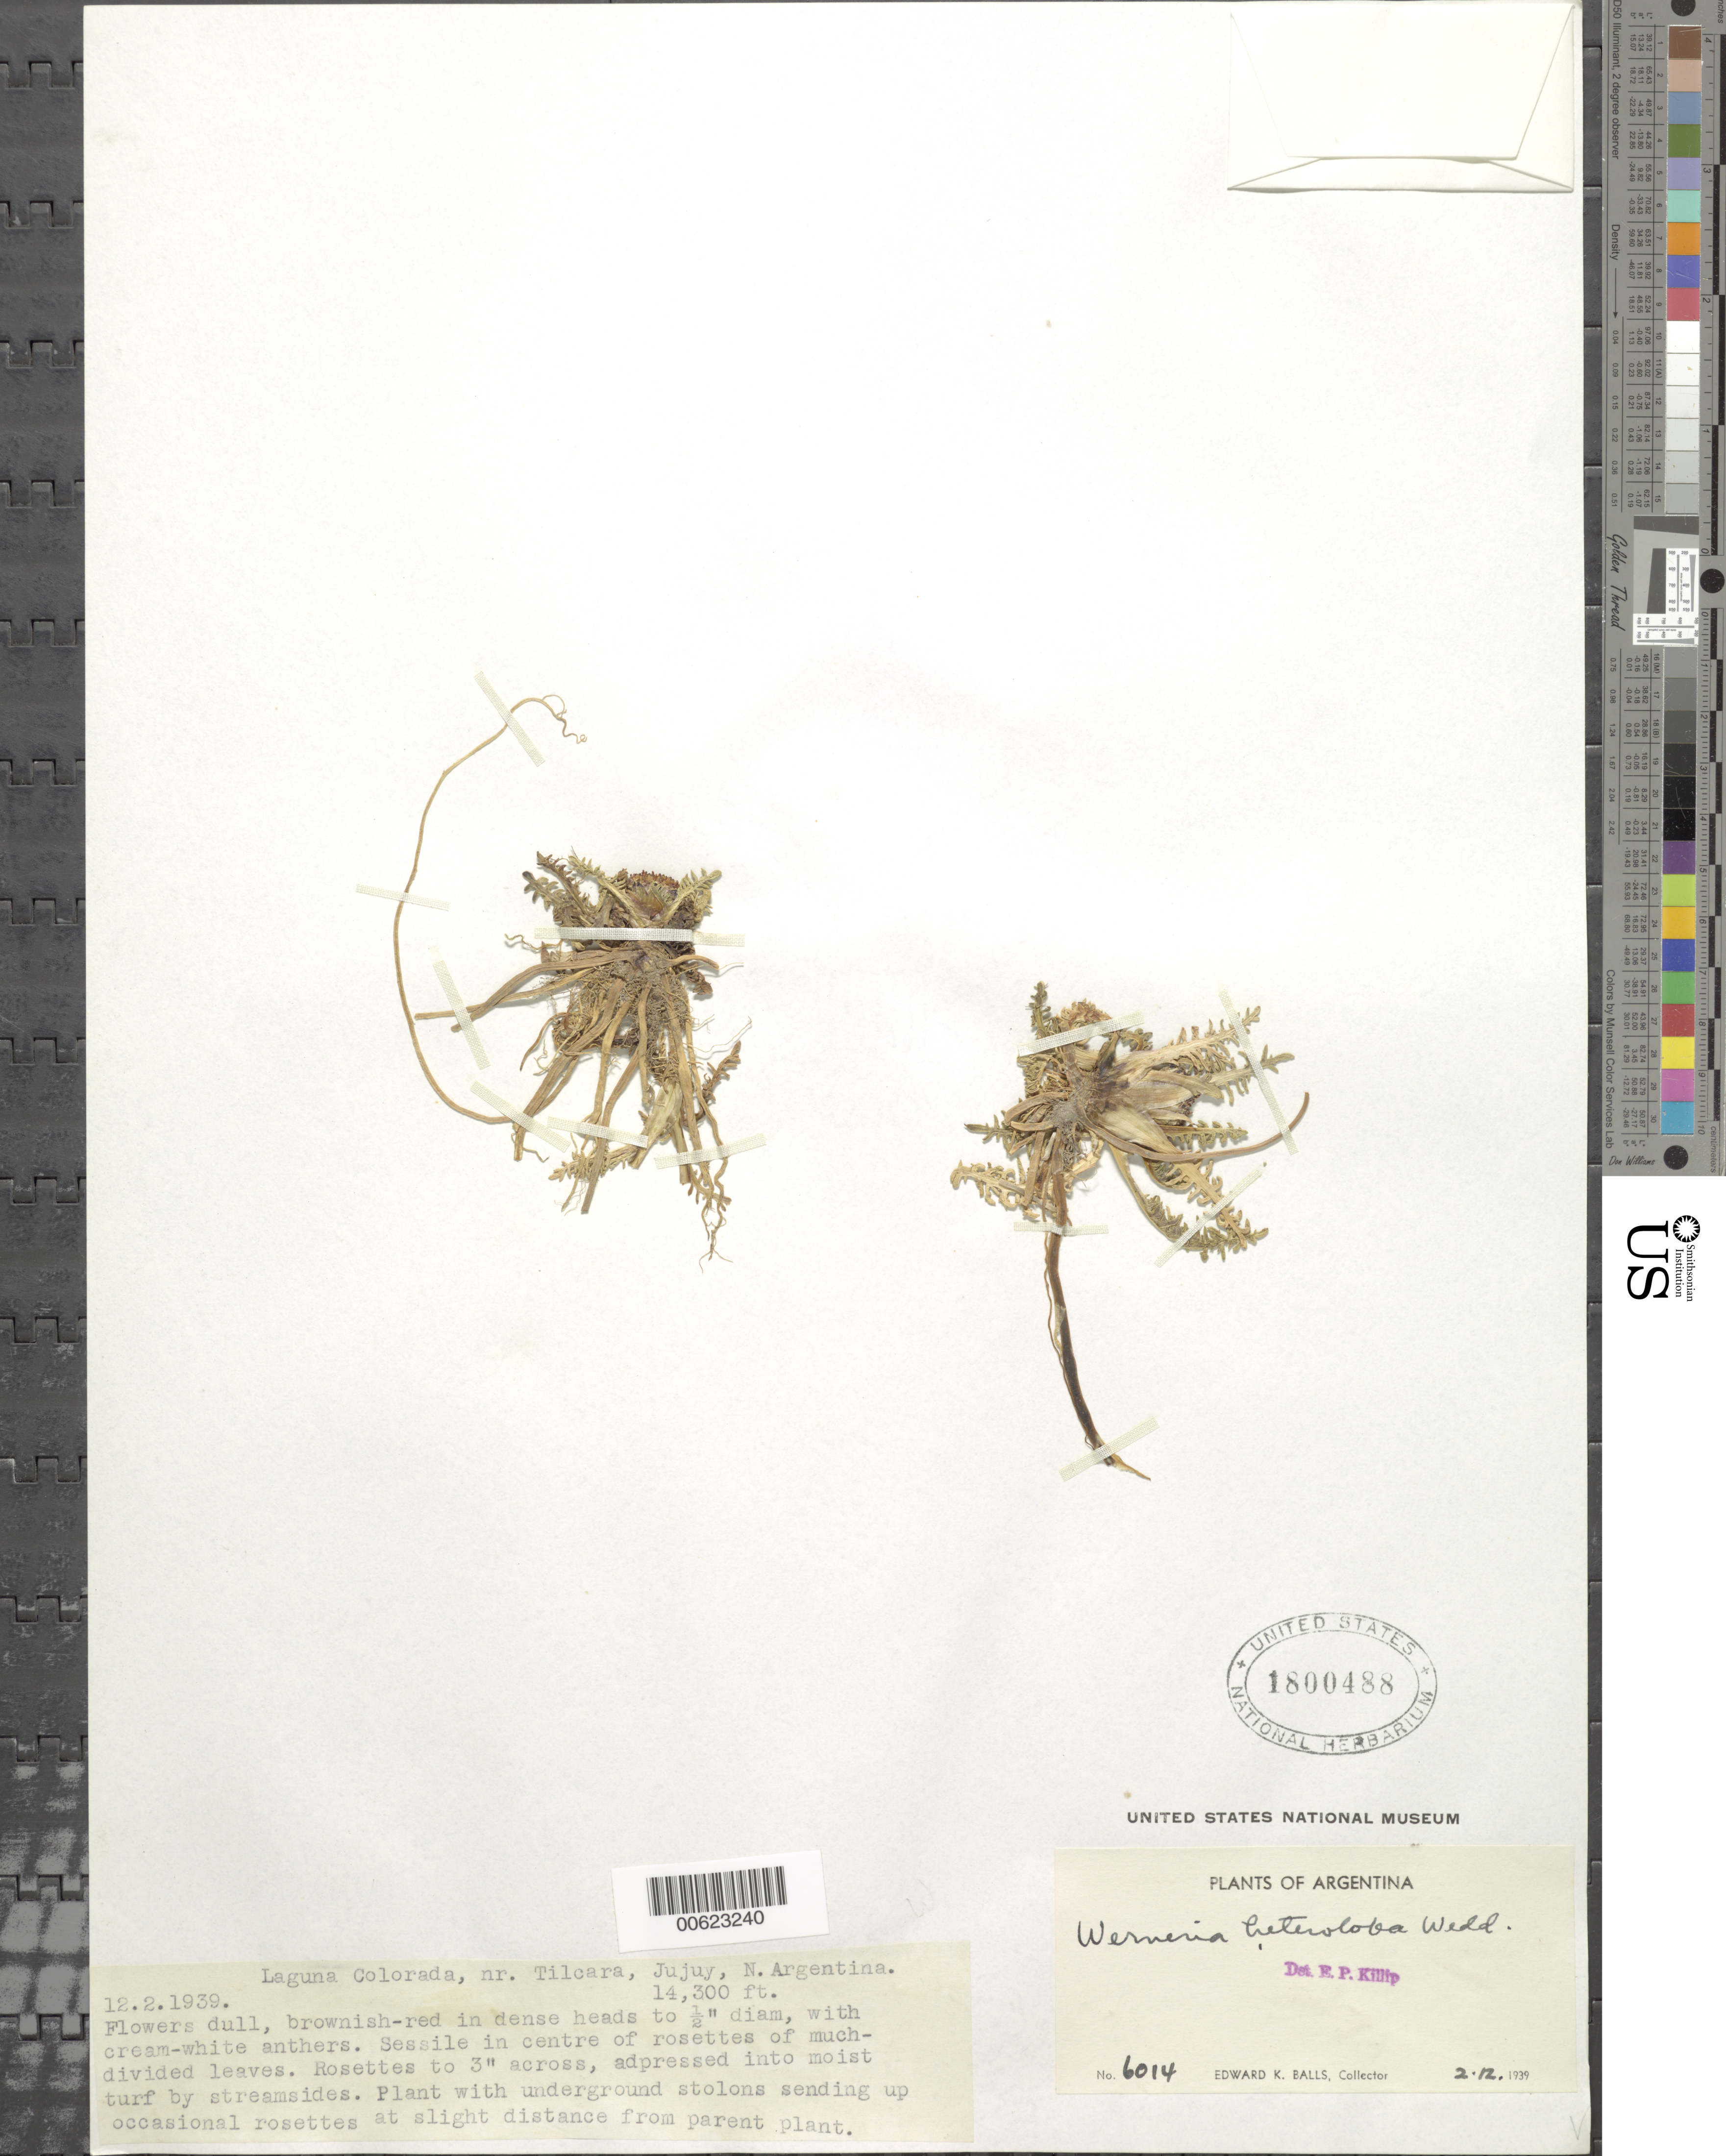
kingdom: Plantae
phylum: Tracheophyta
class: Magnoliopsida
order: Asterales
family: Asteraceae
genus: Werneria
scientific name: Werneria pinnatifida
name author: Remy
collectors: E. K. Balls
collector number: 6014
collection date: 1939-02-12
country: Argentina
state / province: Jujuy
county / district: Tilcara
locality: Laguna Colorada, near Tilcara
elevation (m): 4360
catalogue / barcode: US 1800488